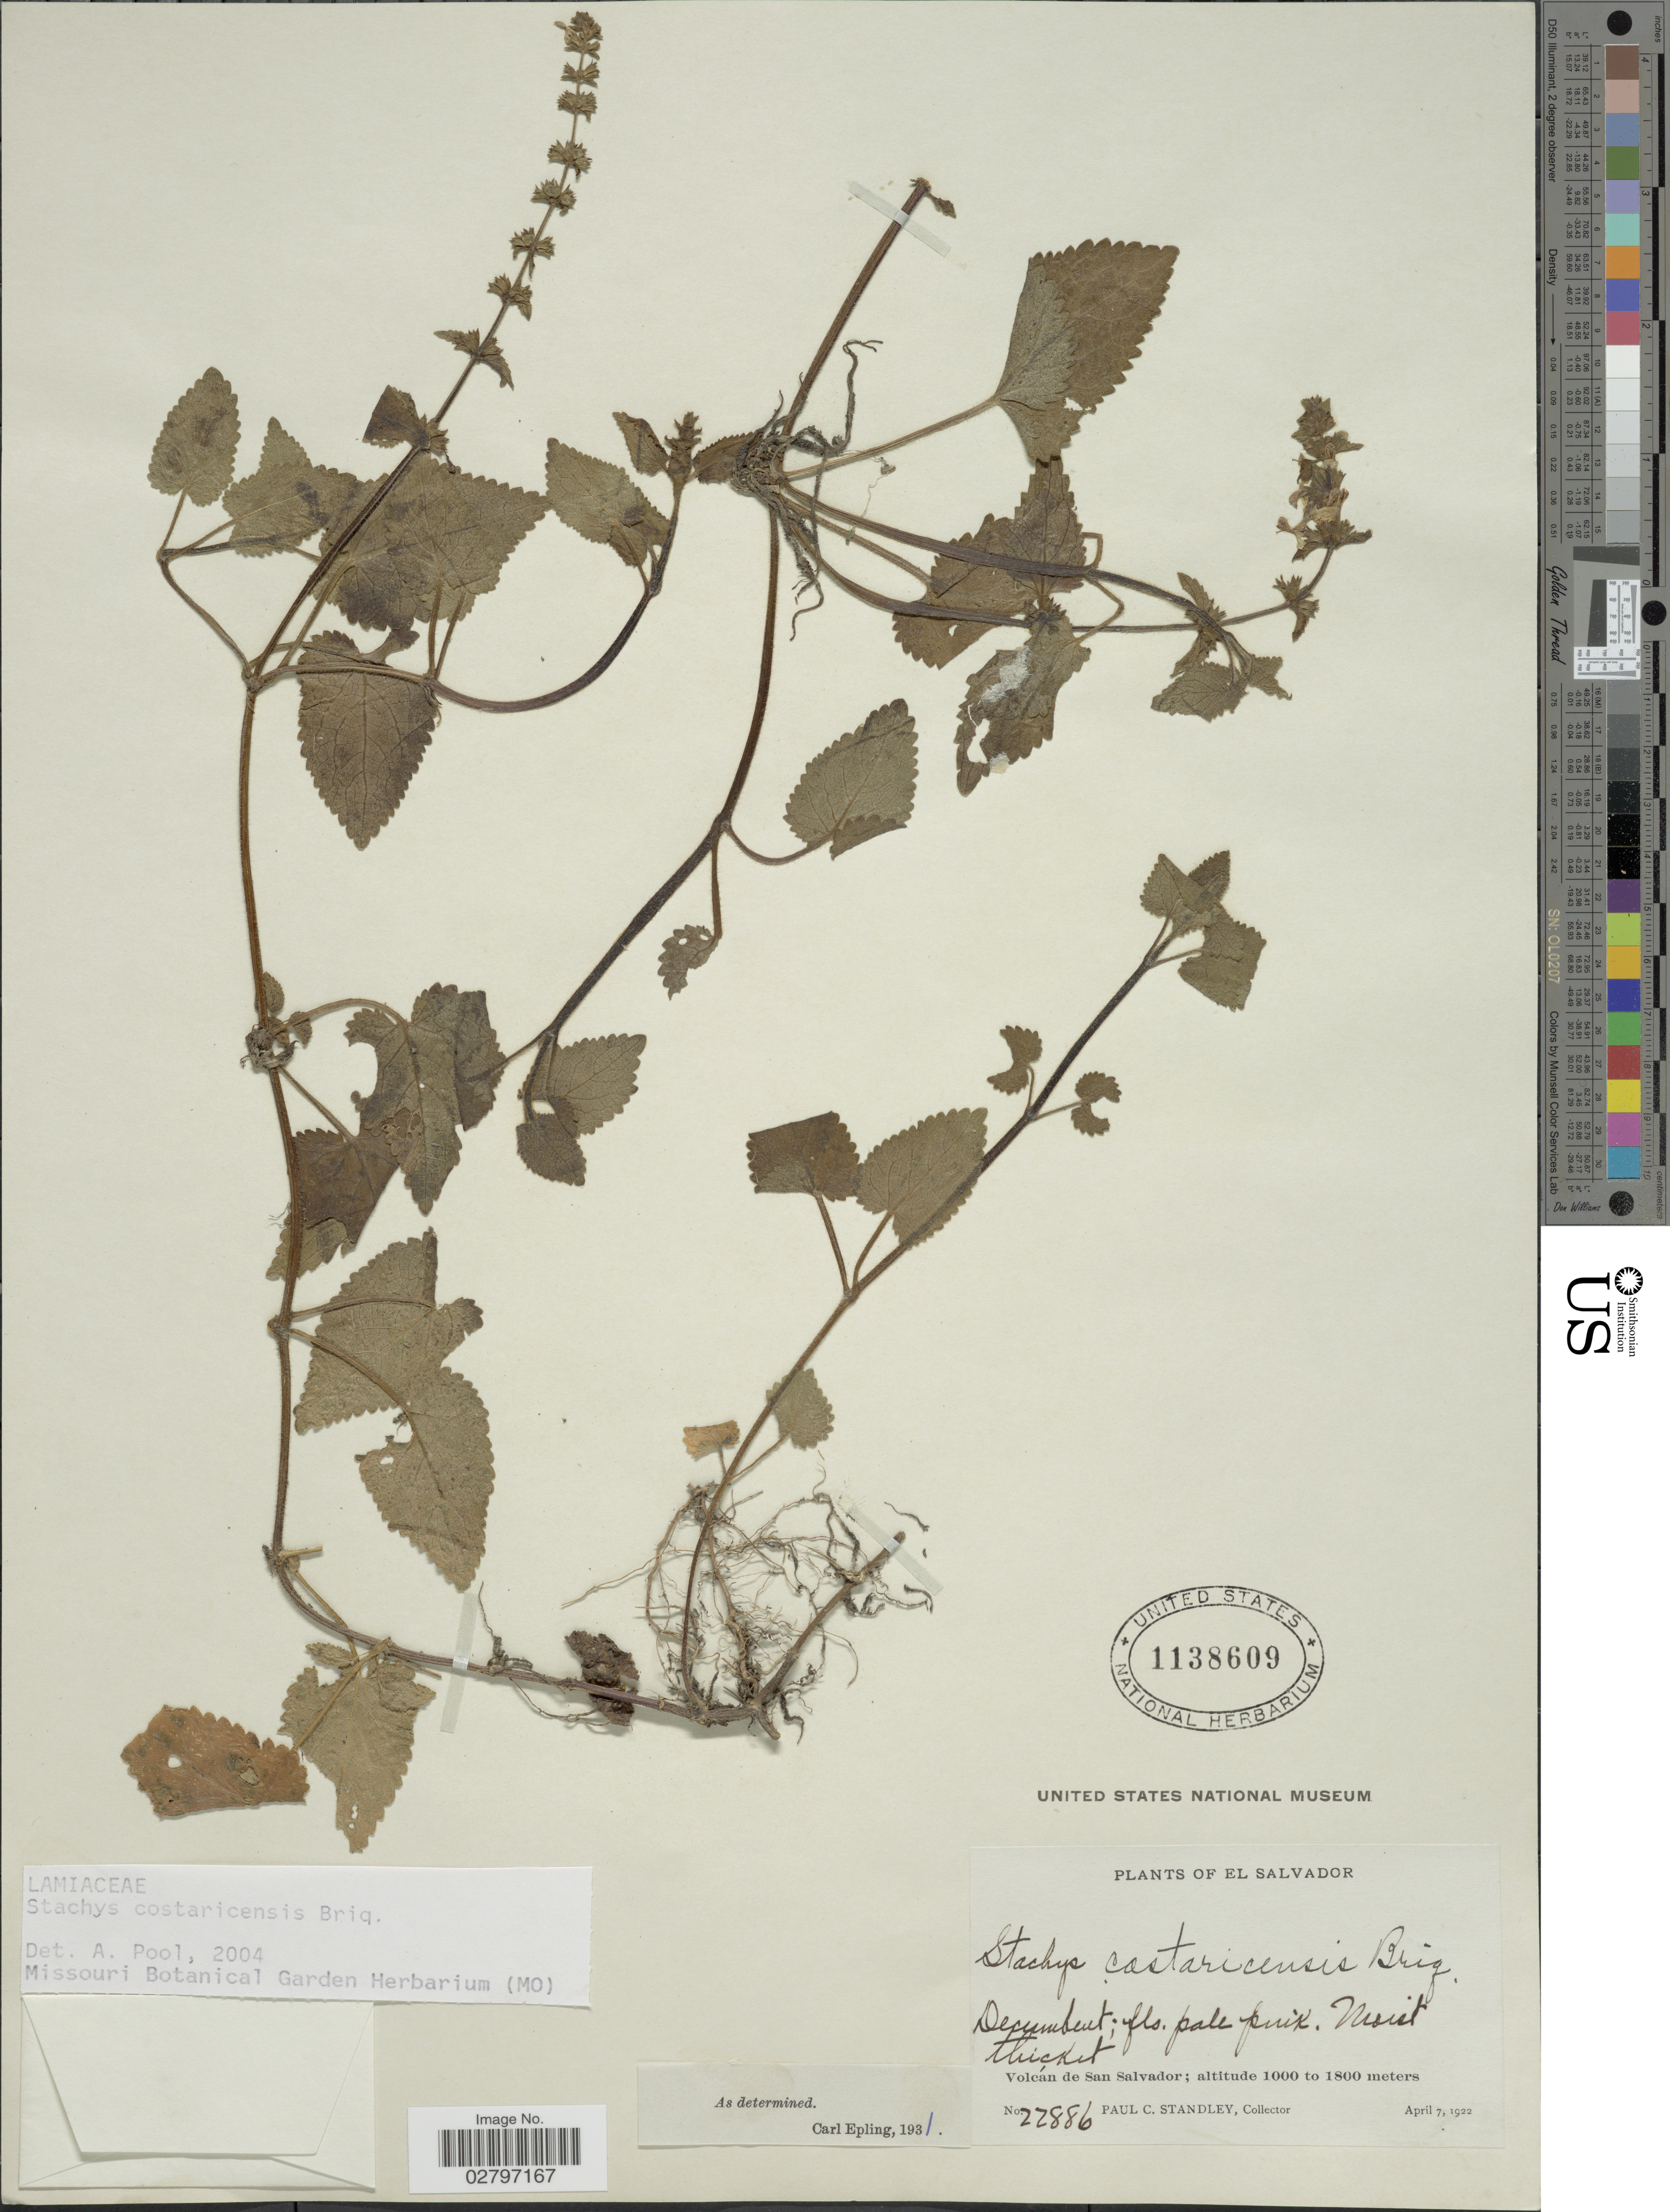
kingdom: Plantae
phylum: Tracheophyta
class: Magnoliopsida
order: Lamiales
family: Lamiaceae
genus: Stachys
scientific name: Stachys costaricensis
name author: Briq.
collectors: P. C. Standley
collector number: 22886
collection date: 1922-04-07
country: El Salvador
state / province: San Salvador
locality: Moist thicket. Volcán de San Salvador.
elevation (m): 1000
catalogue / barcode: US 1138609